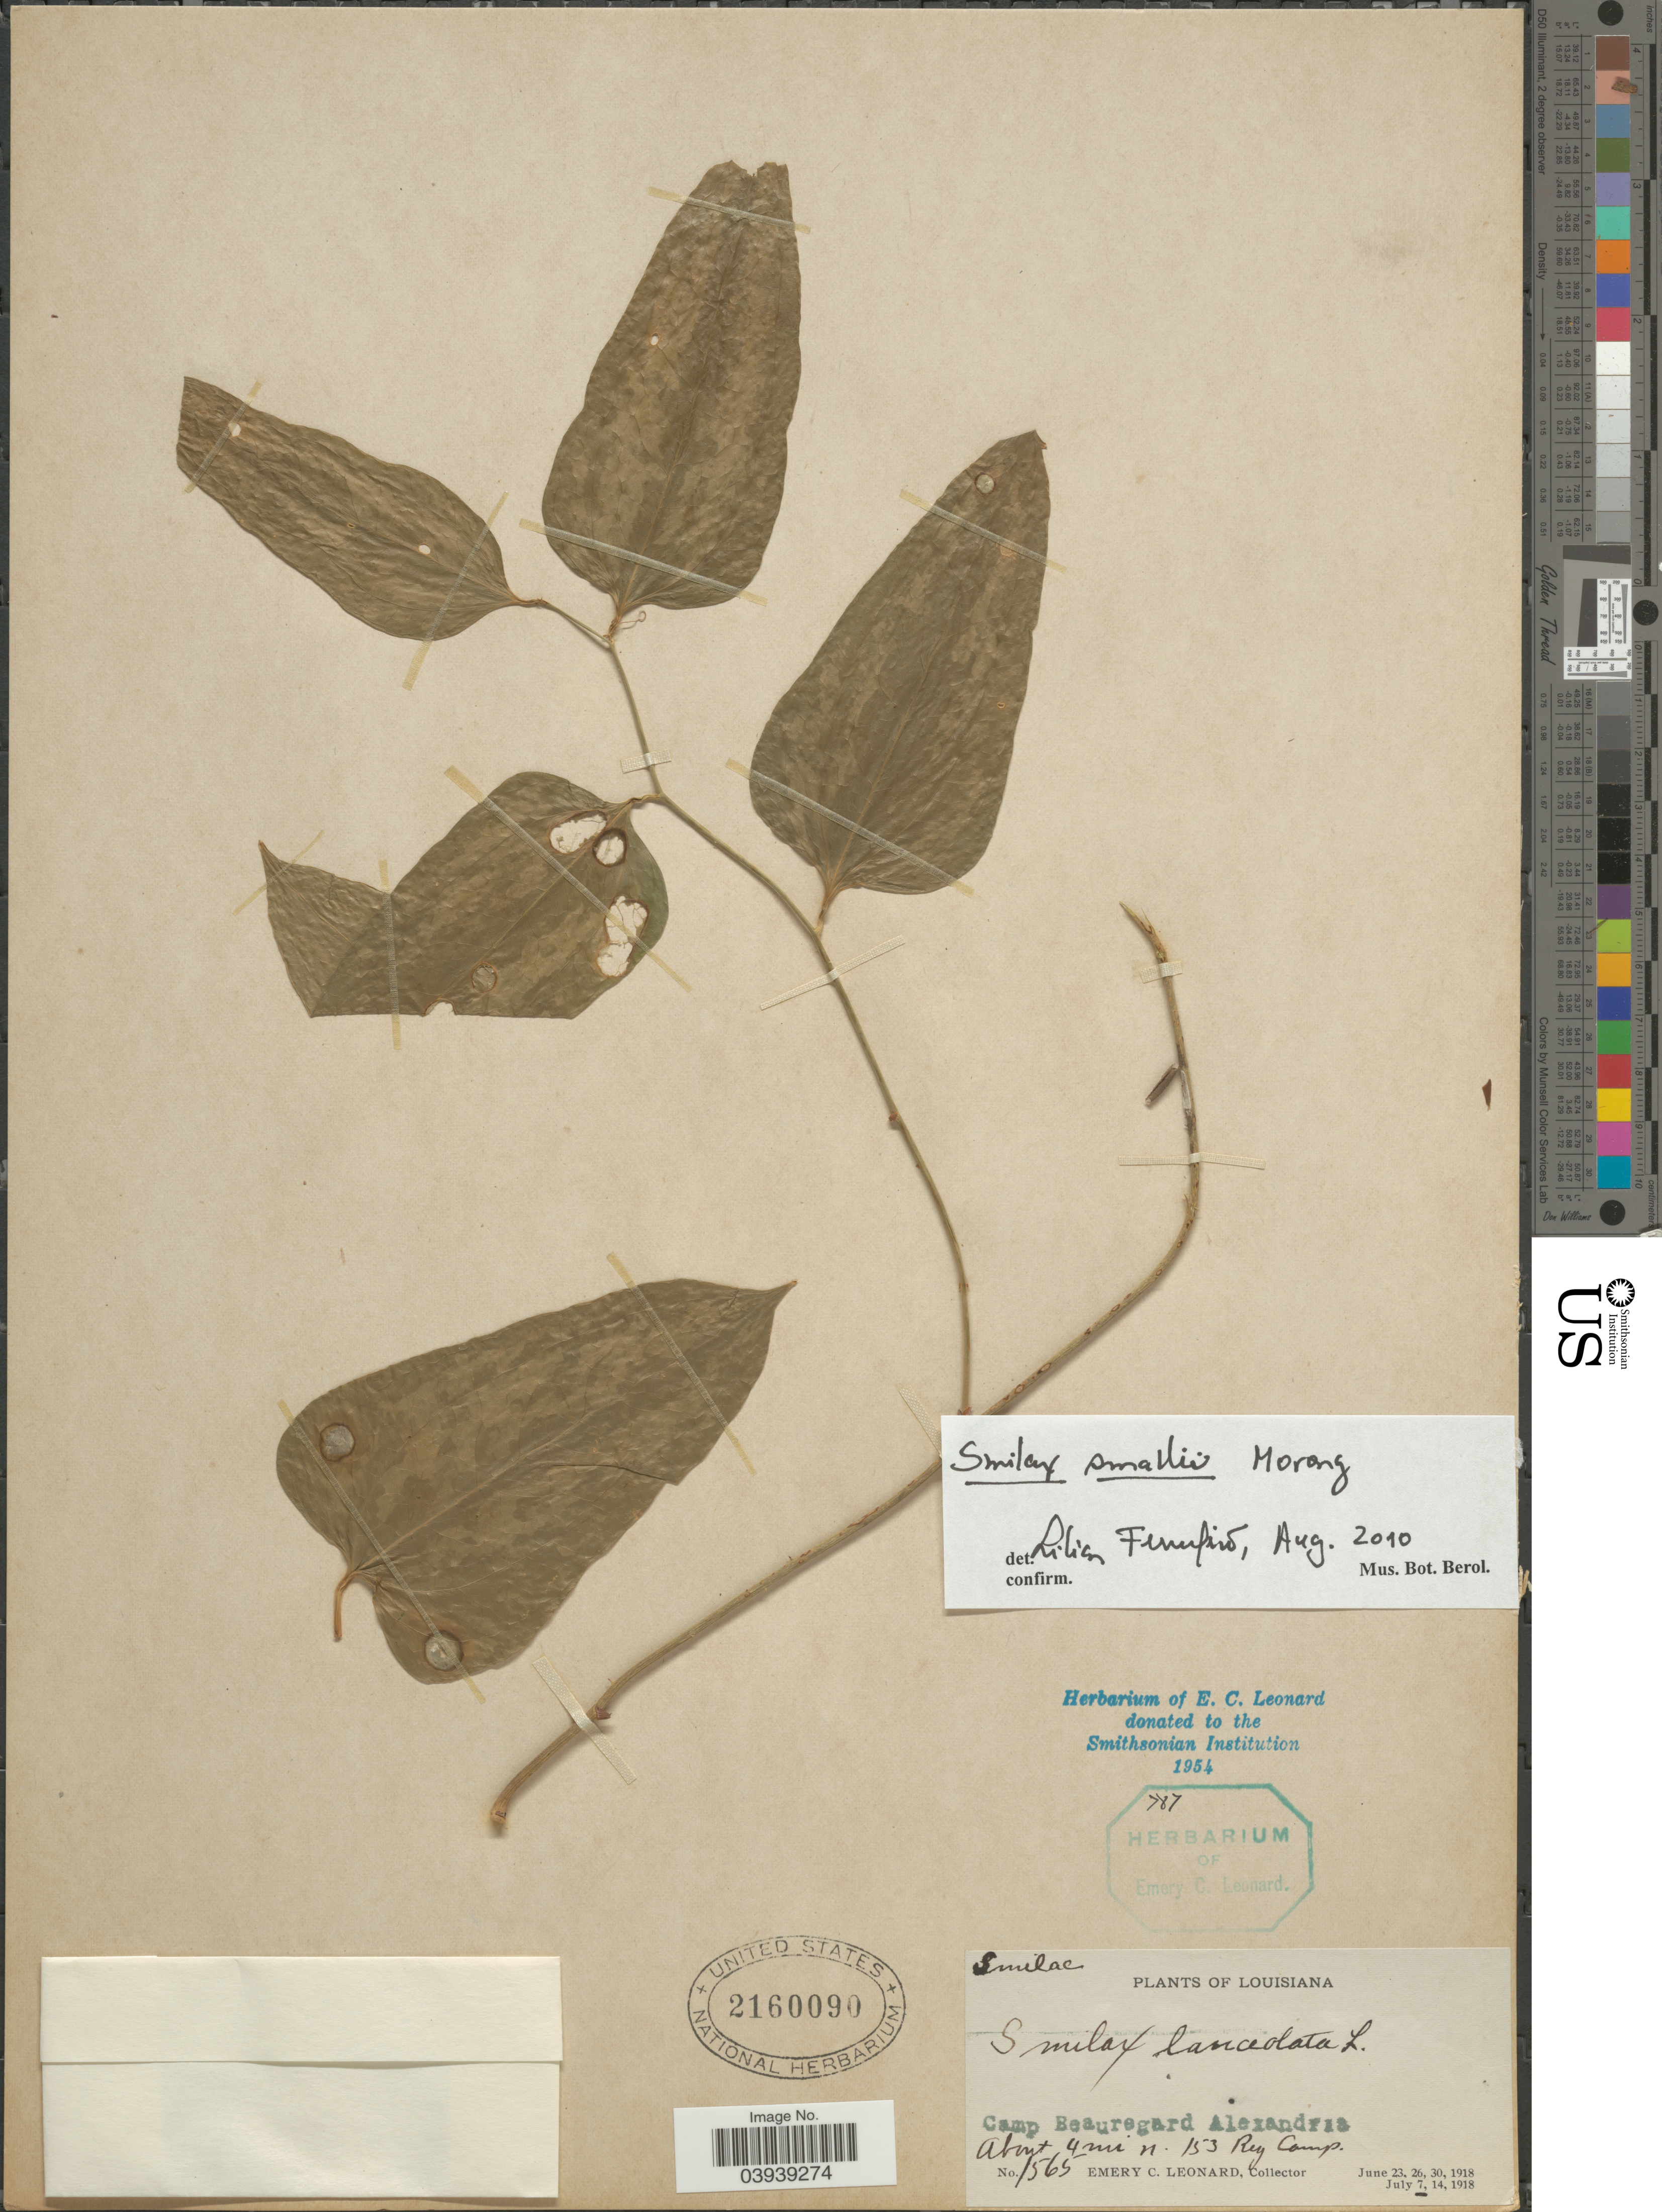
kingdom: Plantae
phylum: Tracheophyta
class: Liliopsida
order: Liliales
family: Smilacaceae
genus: Smilax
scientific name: Smilax smallii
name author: Morong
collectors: E. C. Leonard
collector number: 1565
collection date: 1918-07-07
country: United States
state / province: Louisiana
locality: Camp Beauregard Alexandria. About 4 mi. n. 153 Rey Camp.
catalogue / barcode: US 2160090